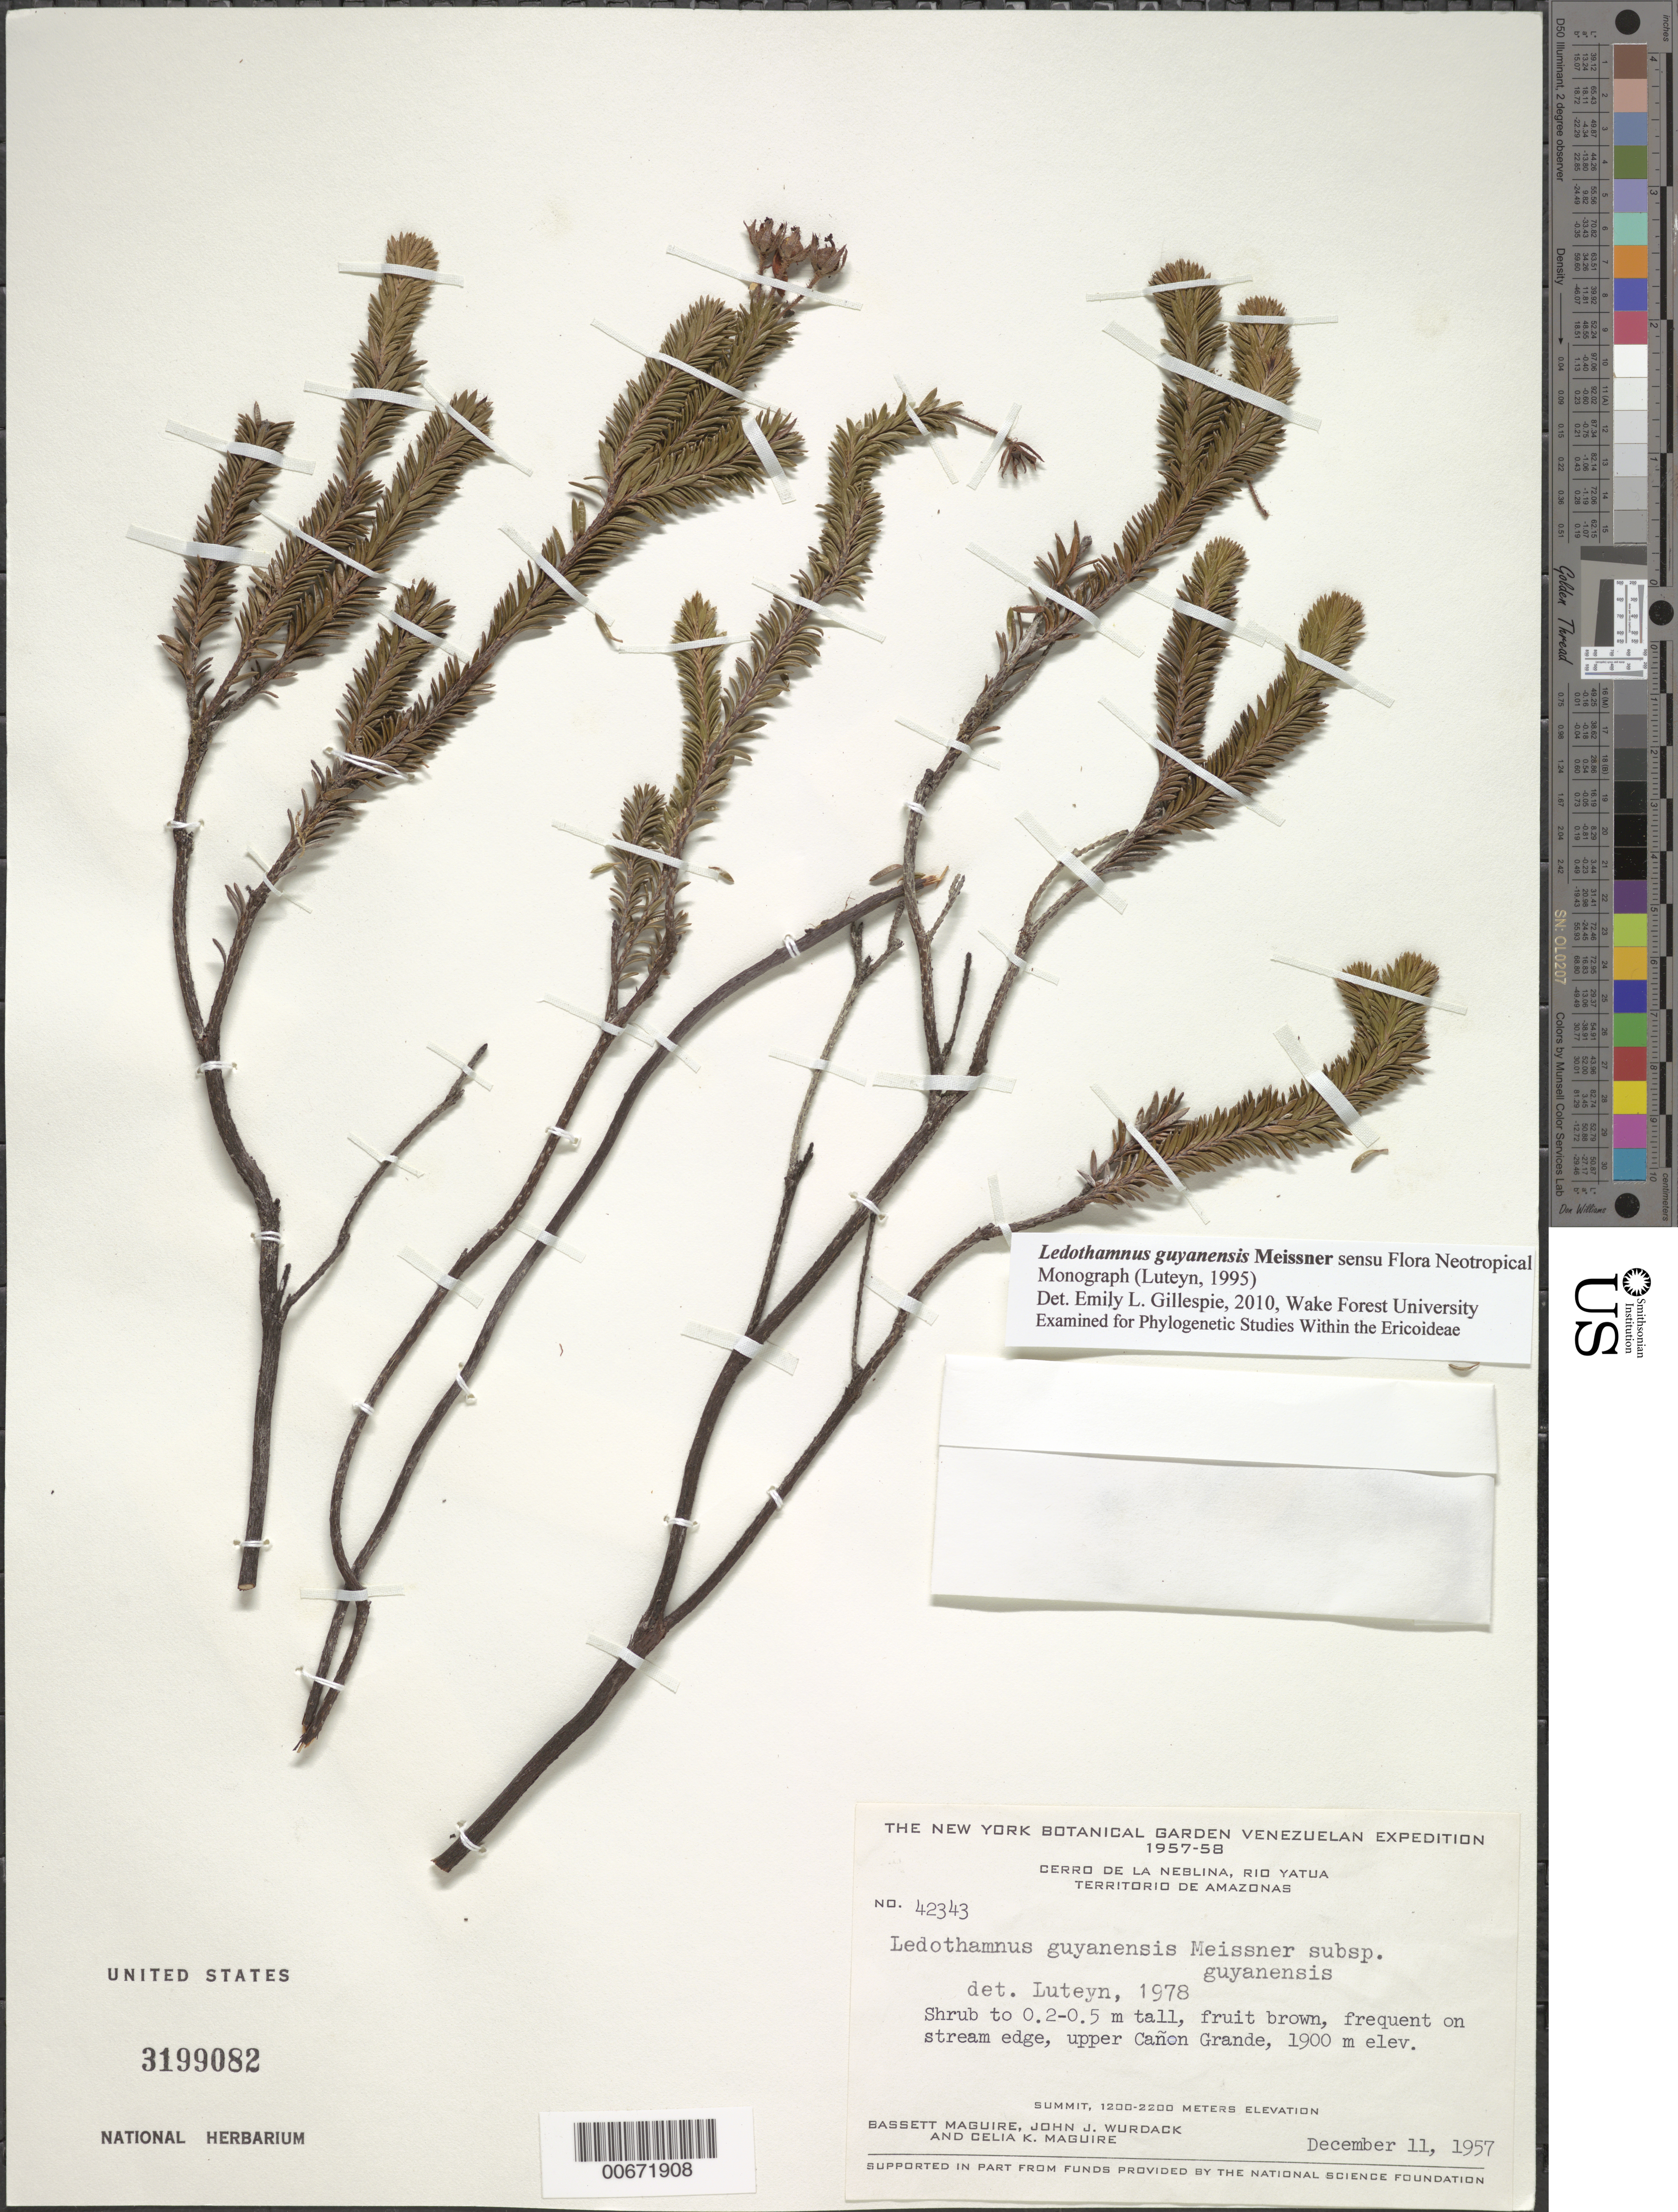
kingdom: Plantae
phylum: Tracheophyta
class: Magnoliopsida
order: Ericales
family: Ericaceae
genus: Ledothamnus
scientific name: Ledothamnus guyanensis subsp. guyanensis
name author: Meisn.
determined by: Luteyn, J. L.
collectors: B. Maguire, J. J. Wurdack & C. K. Maguire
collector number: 42343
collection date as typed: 11-Dec-57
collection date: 1957-12-11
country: Venezuela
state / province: Amazonas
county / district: Río Negro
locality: Cerro de la Neblina, Río Yatua, upper Caño Grande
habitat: Stream edge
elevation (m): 1900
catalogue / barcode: US 3199082